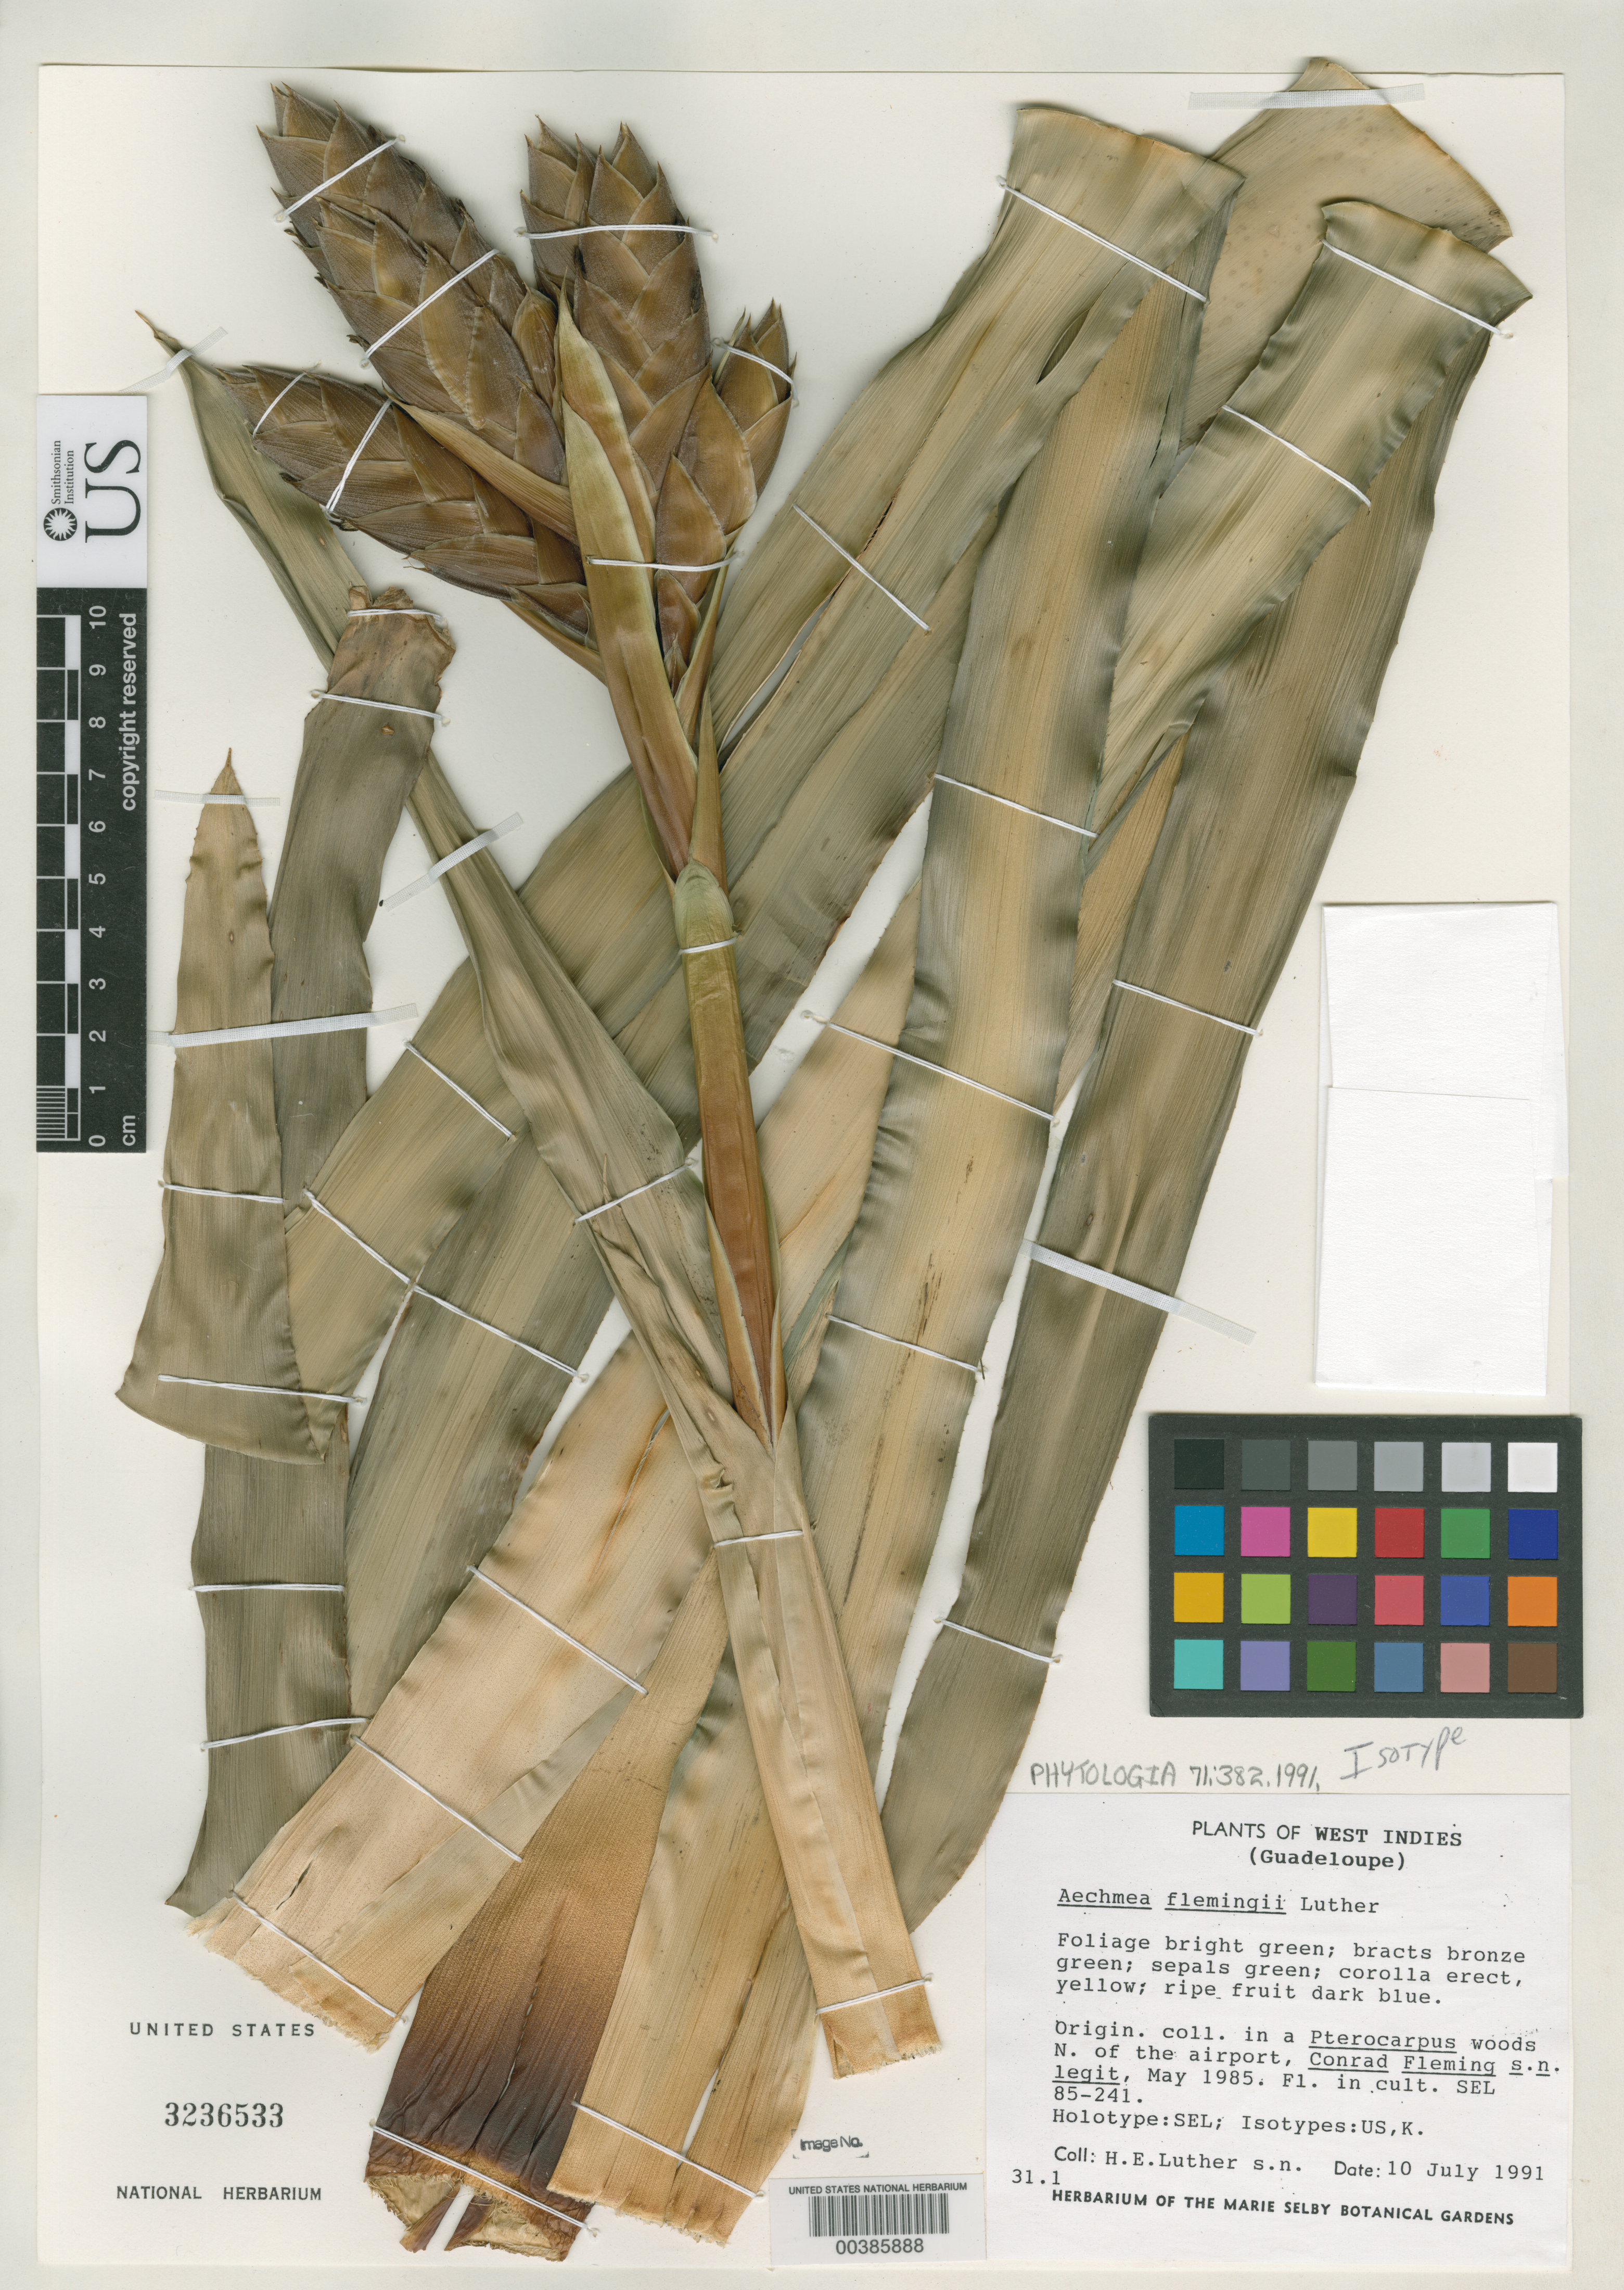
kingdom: Plantae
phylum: Tracheophyta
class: Liliopsida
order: Poales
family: Bromeliaceae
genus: Aechmea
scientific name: Aechmea flemingii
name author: H. Luther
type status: Isotype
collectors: Harry E. Luther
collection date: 1991-07-10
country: United States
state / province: Florida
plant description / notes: Specimen made from plant cultivated in Marie Selby Botanical Gardens, "Fl. in cult. SEL 85-241". Orig. coll. in a Pterocarpus woods N of the airport, Conrad Fleming s.n. legit, May 1985.; Material erroneously associated with this specimen found in main herbarium (USNH 3620408) with same label is not part of this collection, and appears to be a different bromeliad species entirely.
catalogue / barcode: US 3236533